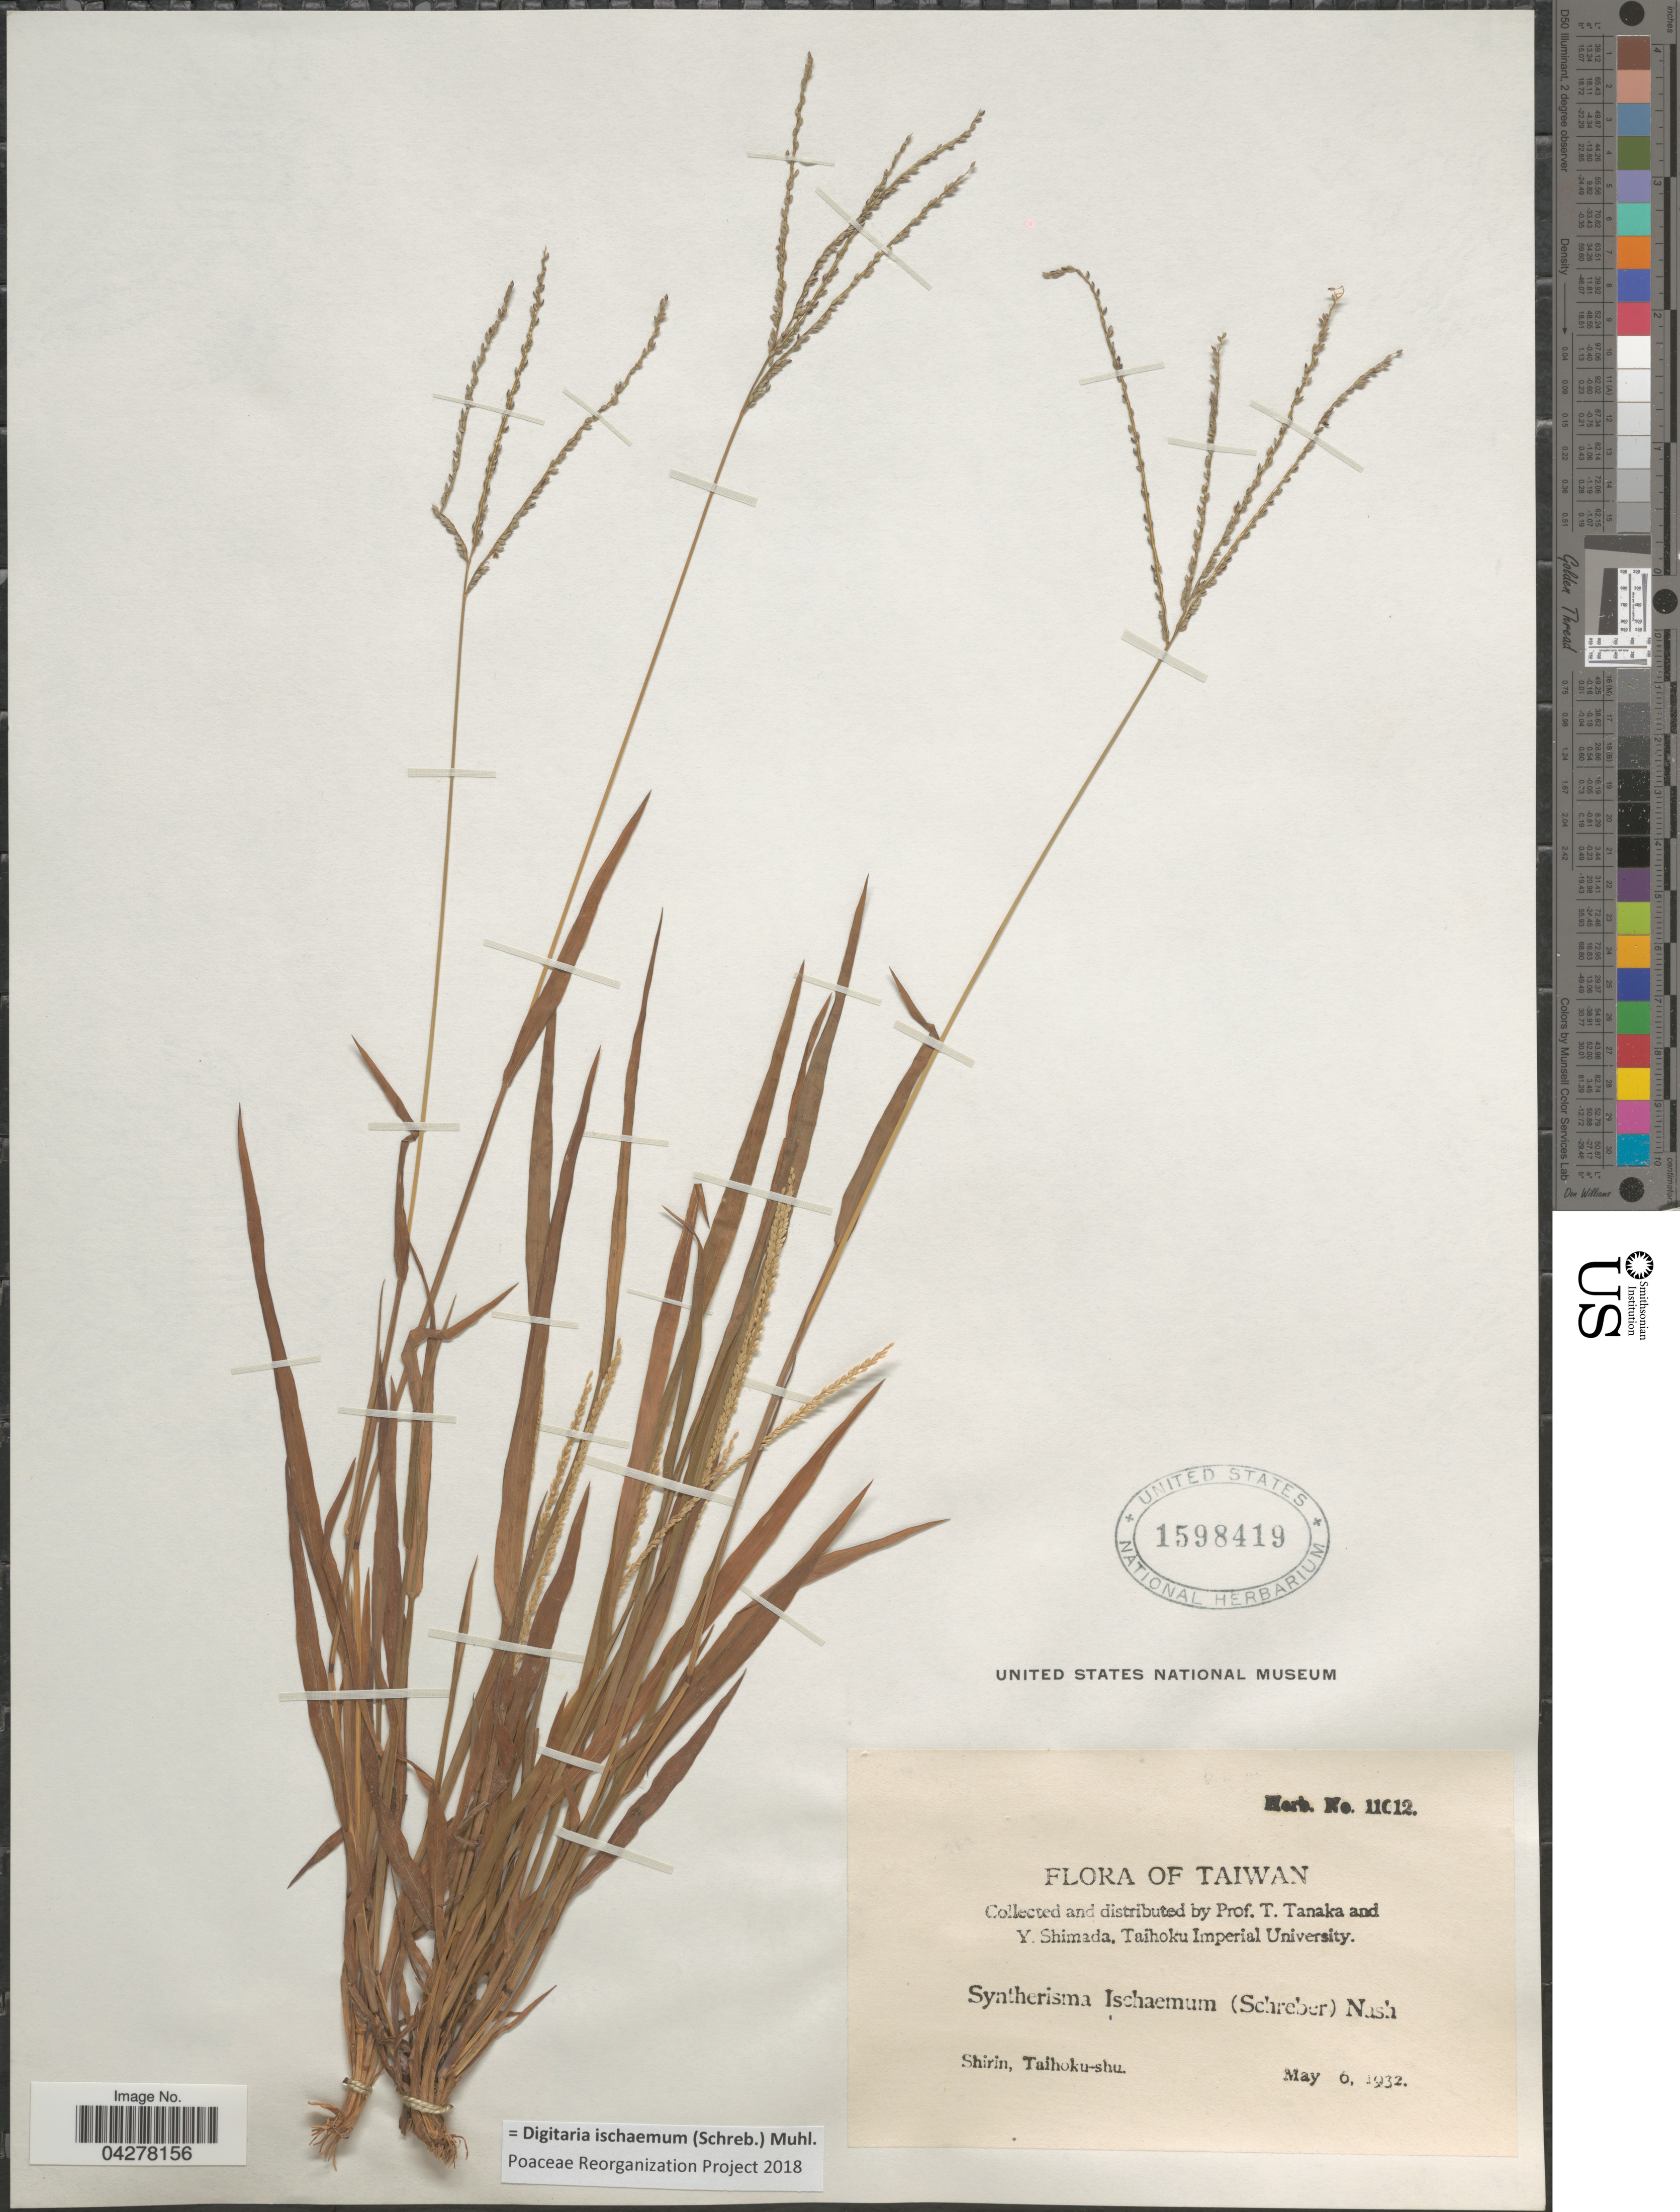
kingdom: Plantae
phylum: Tracheophyta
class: Liliopsida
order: Poales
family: Poaceae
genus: Digitaria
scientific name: Digitaria ischaemum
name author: (Schreber) Schreber ex Muhl.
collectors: T. Tanaka & Y. Shimada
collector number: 11012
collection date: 1932-05-06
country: Taiwan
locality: Shirin, Taihoku-shu.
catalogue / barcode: US 1598419